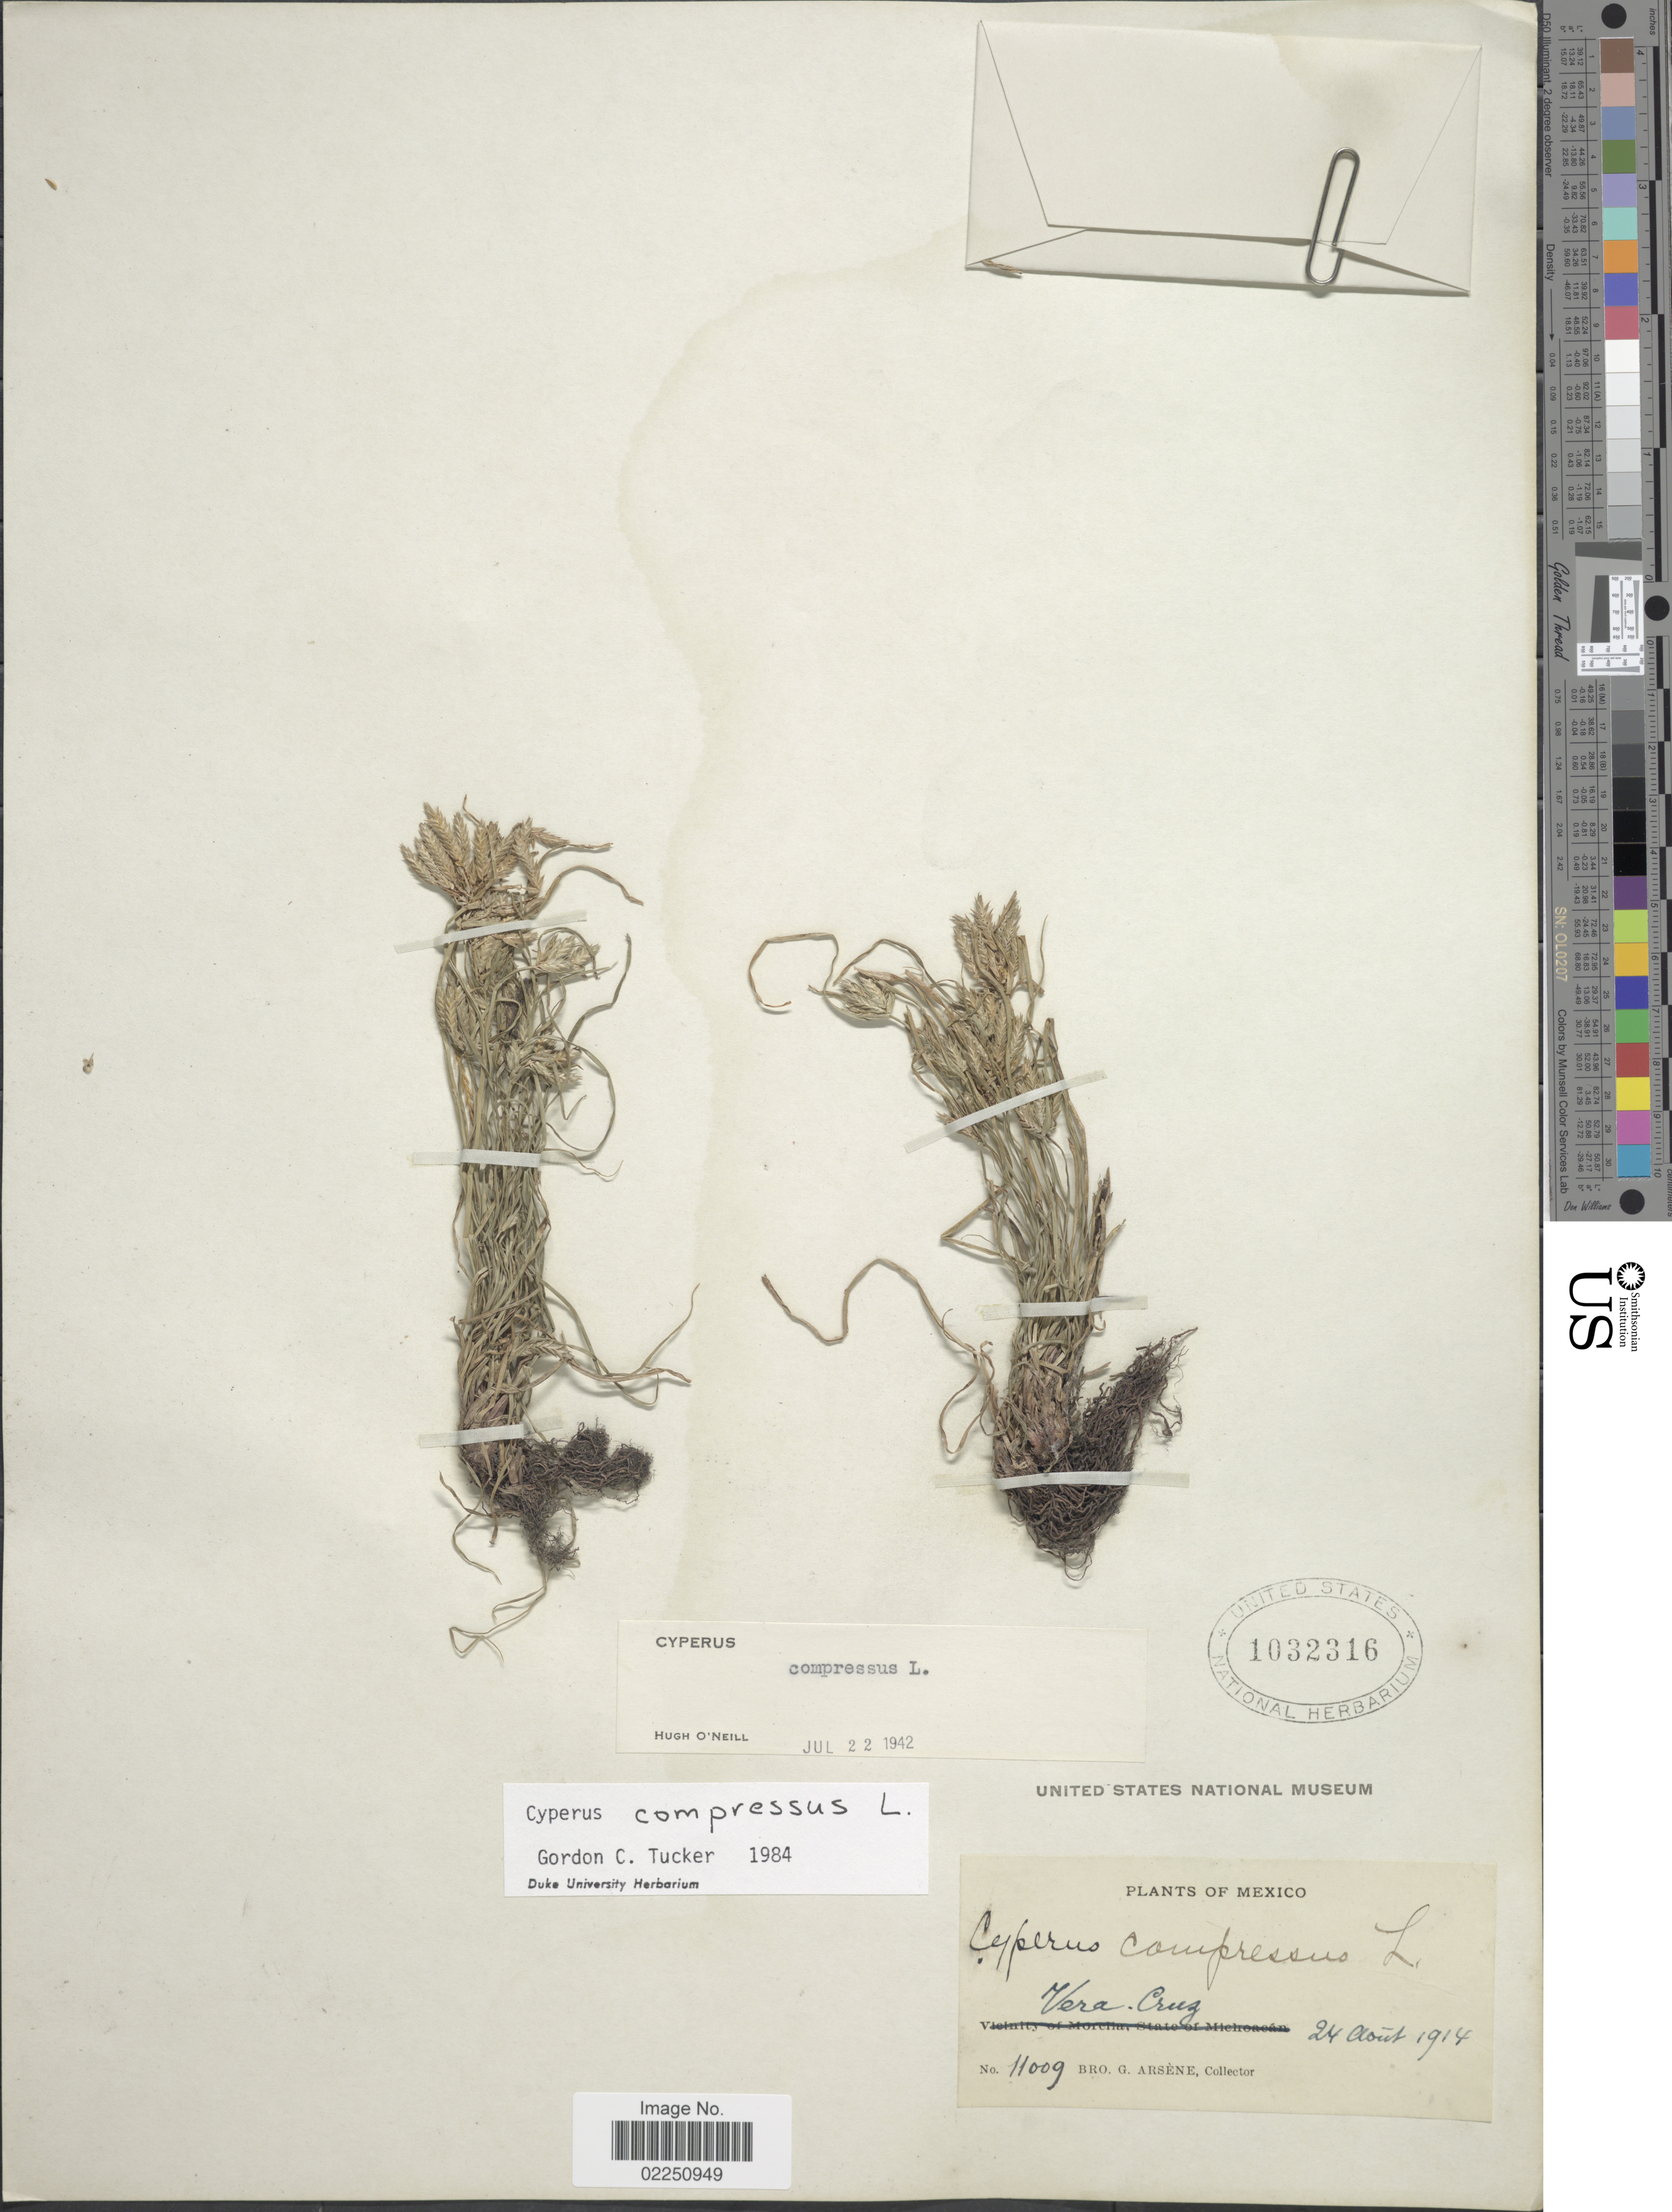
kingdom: Plantae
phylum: Tracheophyta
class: Liliopsida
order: Poales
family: Cyperaceae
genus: Cyperus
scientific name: Cyperus compressus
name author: L.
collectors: Bro. G. Arsène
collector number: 11009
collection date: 1914-08-24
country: Mexico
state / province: Veracruz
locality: Vera Cruz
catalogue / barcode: US 1032316